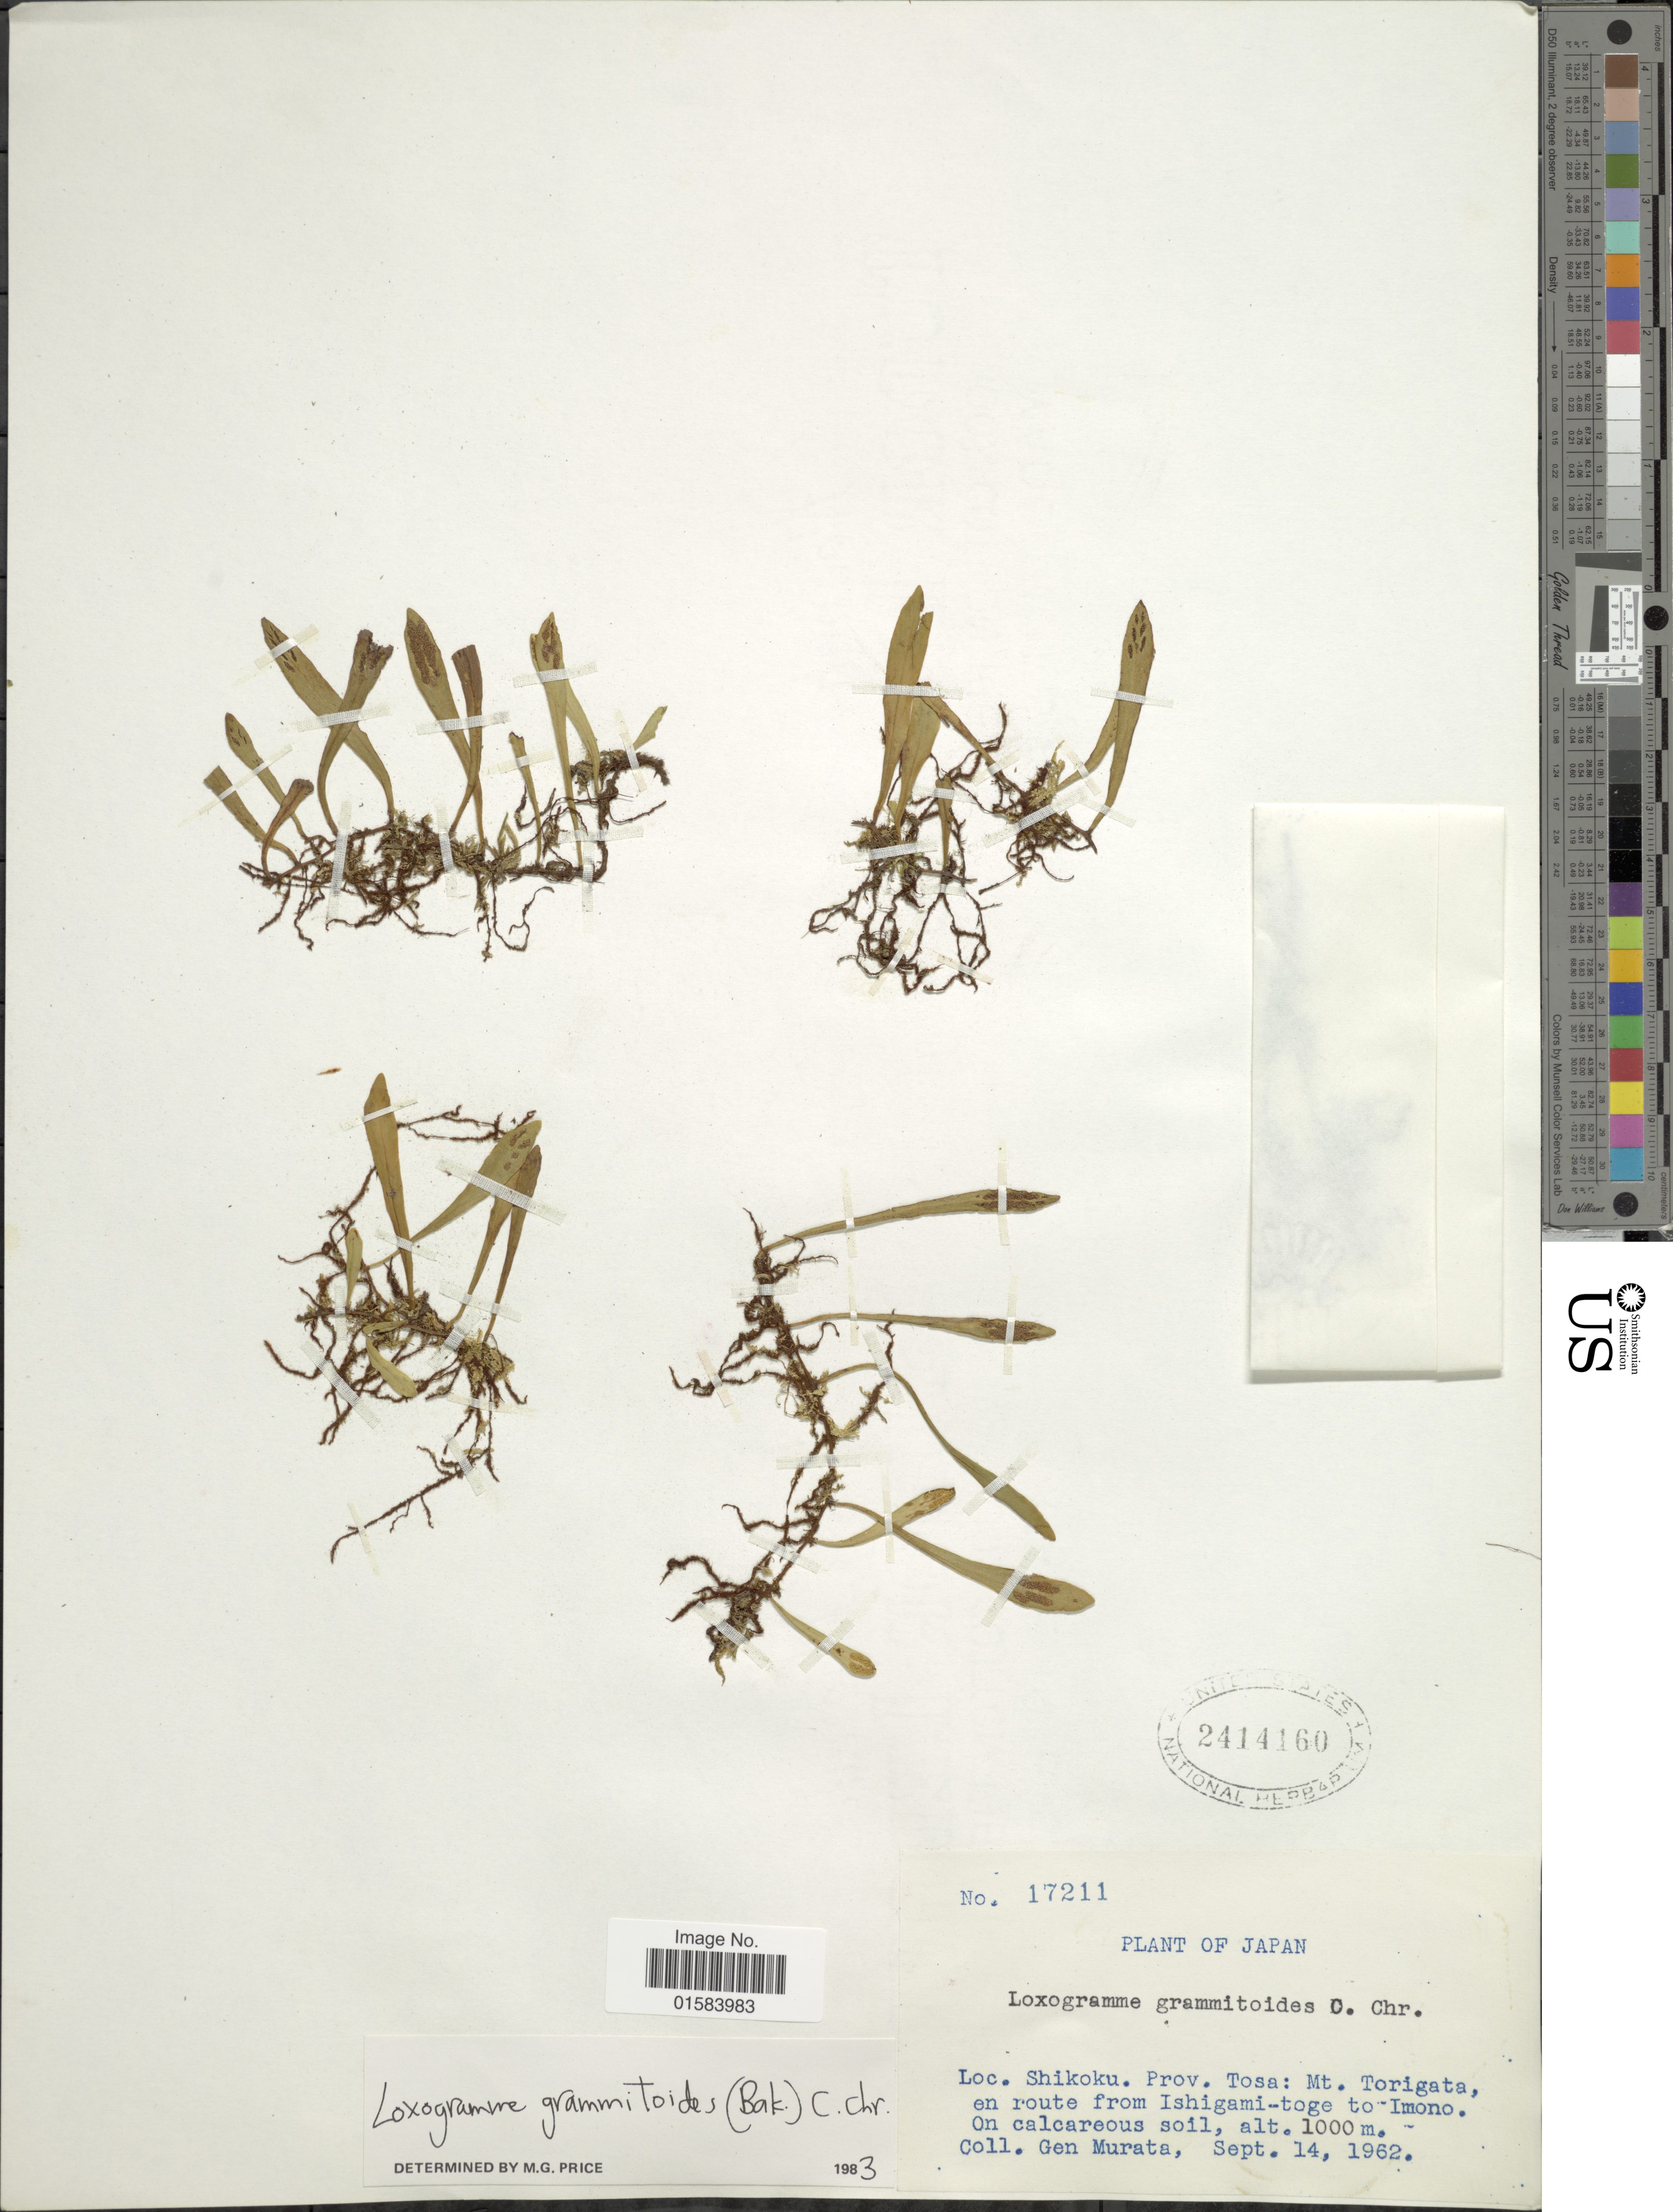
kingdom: Plantae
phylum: Tracheophyta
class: Polypodiopsida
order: Polypodiales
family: Polypodiaceae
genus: Loxogramme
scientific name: Loxogramme grammitoides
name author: (Baker) C. Chr.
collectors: G. Murata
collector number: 17211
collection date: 1962-09-14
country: Japan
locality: Shikoku Prov Tosa: Mt. Torigata, en route from Ishigami-toge to Imono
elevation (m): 1000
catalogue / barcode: US 2414160